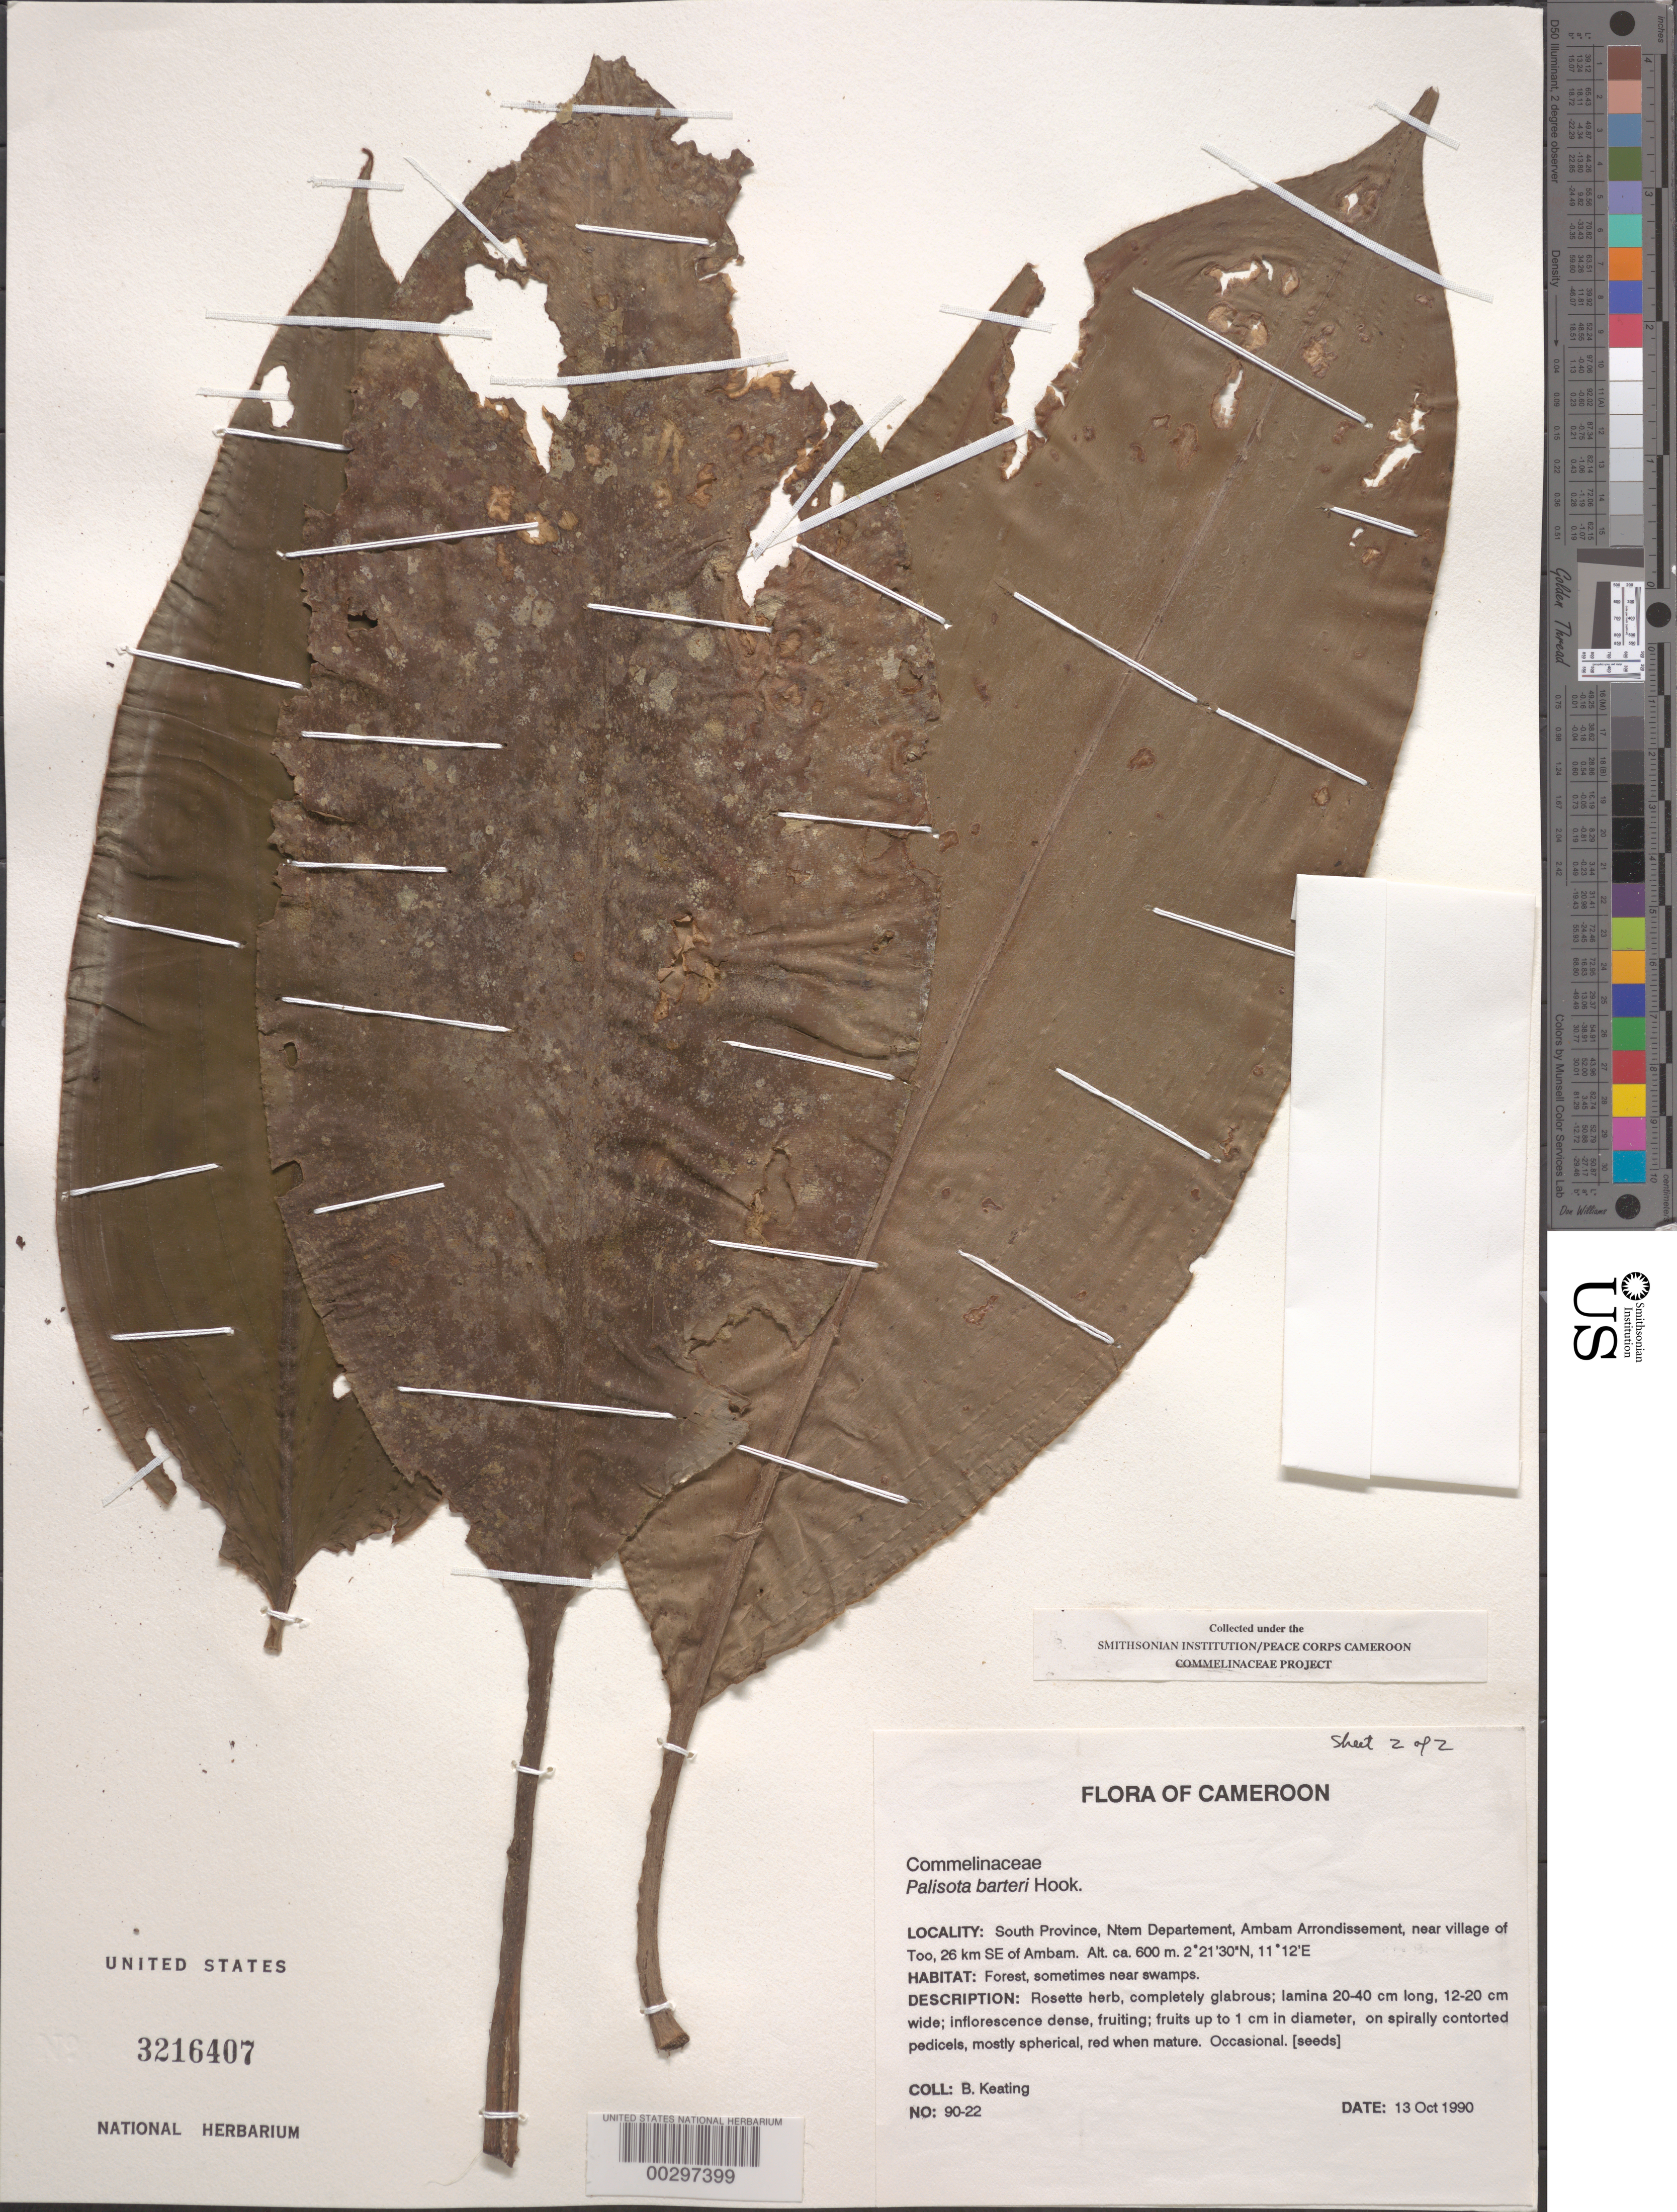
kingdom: Plantae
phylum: Tracheophyta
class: Liliopsida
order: Commelinales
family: Commelinaceae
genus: Palisota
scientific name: Palisota barteri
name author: Hook.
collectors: B. Keating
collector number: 90-22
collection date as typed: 13 Oct 1990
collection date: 1990-10-13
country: Cameroon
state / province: Sud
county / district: Ntem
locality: Ntem, ambam arrondissement, se of ambam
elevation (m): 600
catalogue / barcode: US 3216407